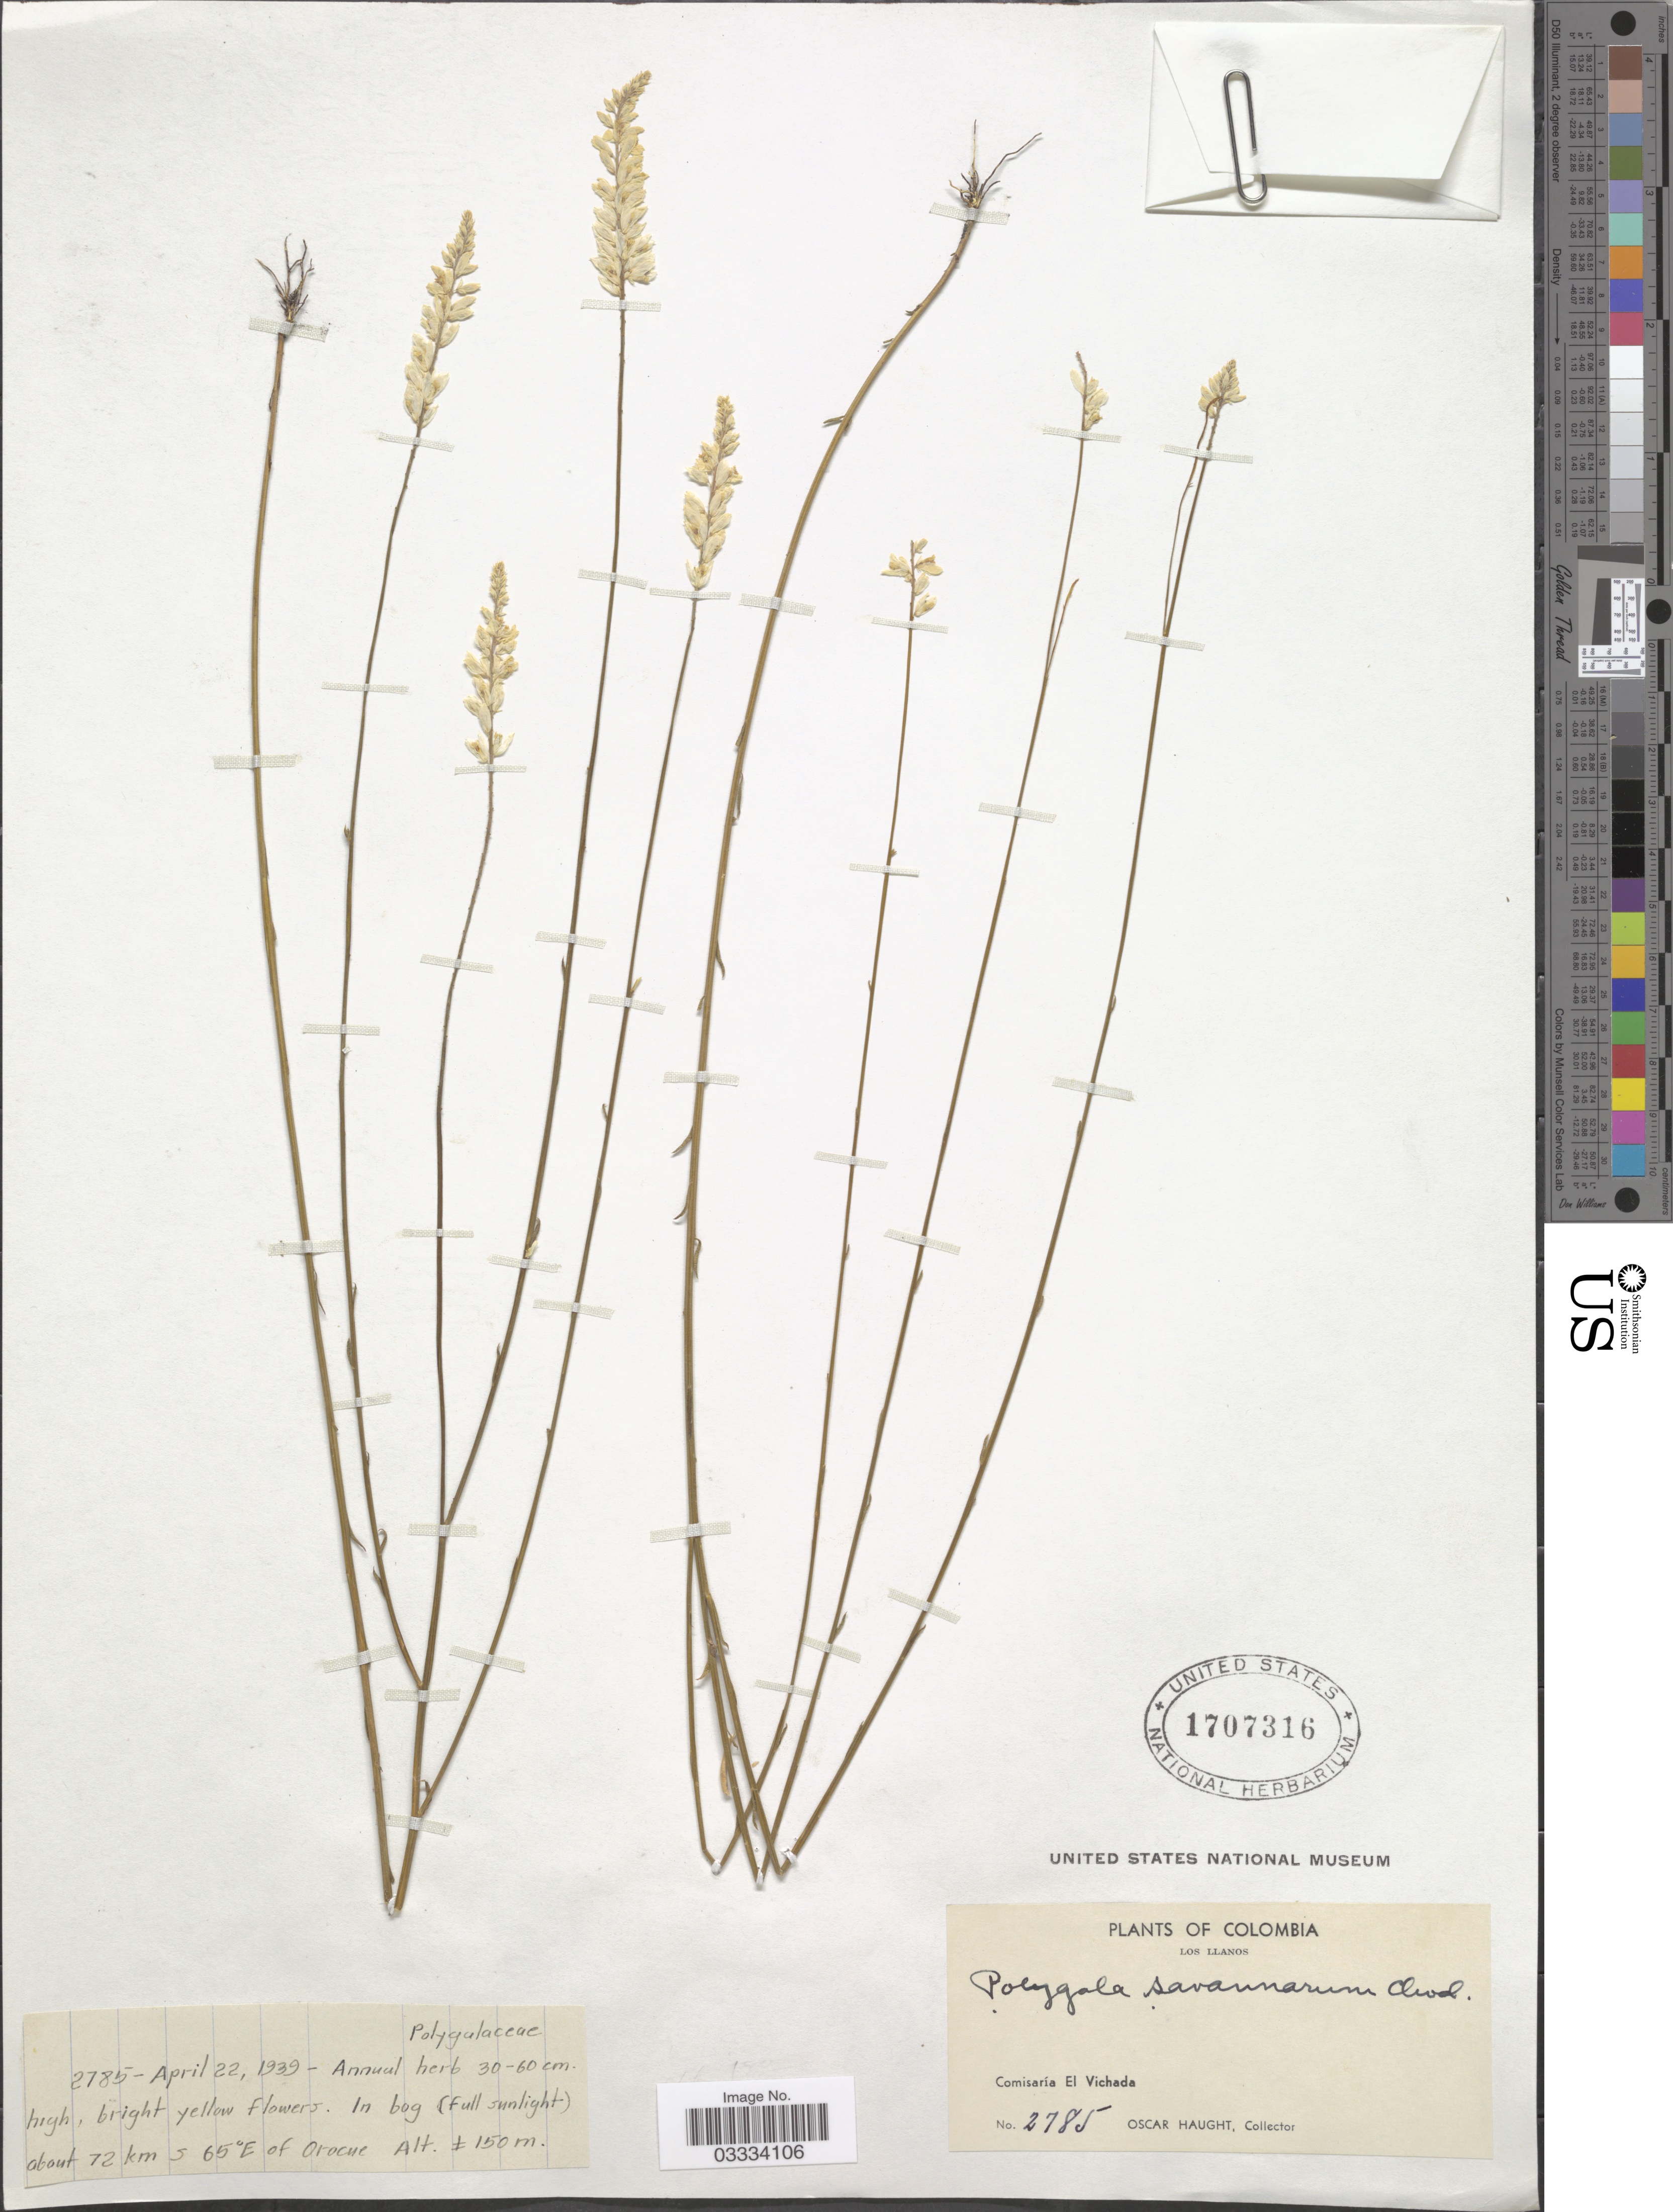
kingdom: Plantae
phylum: Tracheophyta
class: Magnoliopsida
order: Fabales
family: Polygalaceae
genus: Polygala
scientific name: Polygala savannarum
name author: Chodat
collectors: O. L. Haught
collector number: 2785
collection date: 1939-04-22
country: Colombia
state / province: Vichada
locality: Los Llanos. Comisaría El Vichada. In bog (full sunlight) about 72 km S 65°E of Orocue.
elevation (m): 150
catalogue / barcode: US 1707316